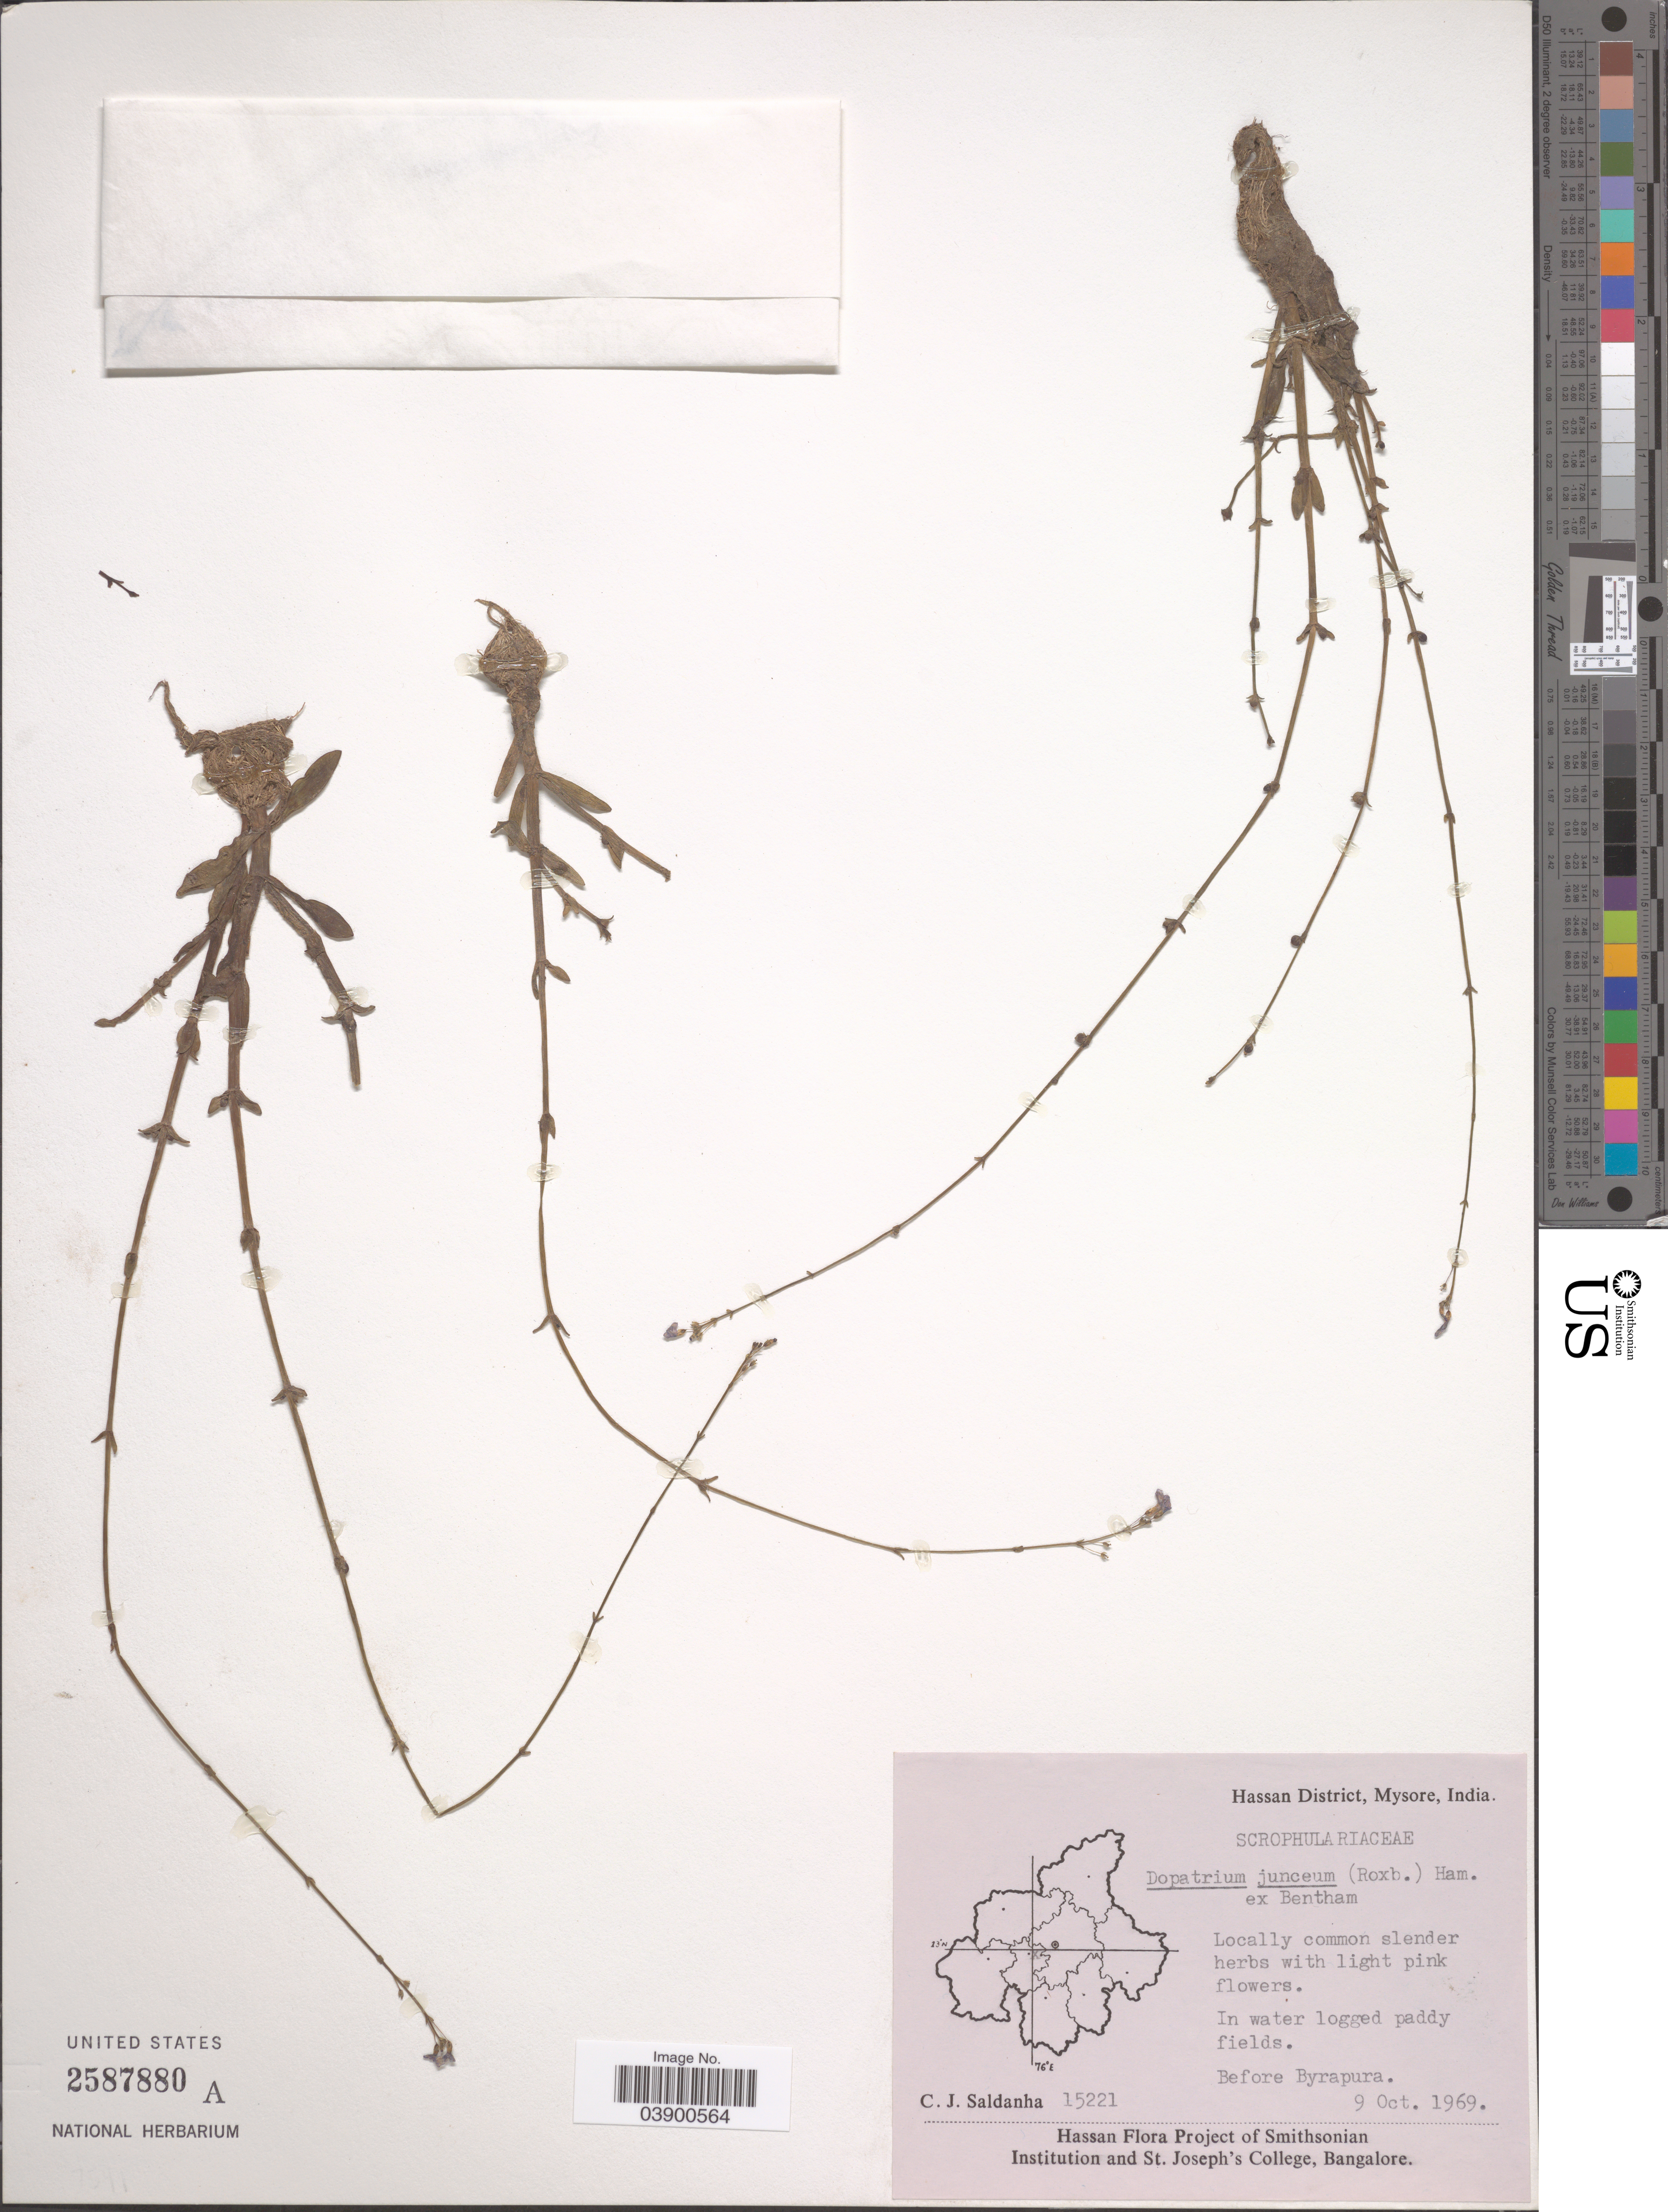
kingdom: Plantae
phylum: Tracheophyta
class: Magnoliopsida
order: Lamiales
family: Plantaginaceae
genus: Dopatrium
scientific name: Dopatrium junceum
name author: (Roxb.) Buch.-Ham. ex Benth.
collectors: C. J. Saldanha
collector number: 15221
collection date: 1969-10-09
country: India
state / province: Karnataka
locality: Hassan District, Mysore. Before Byrapura.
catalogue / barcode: US 2587880A